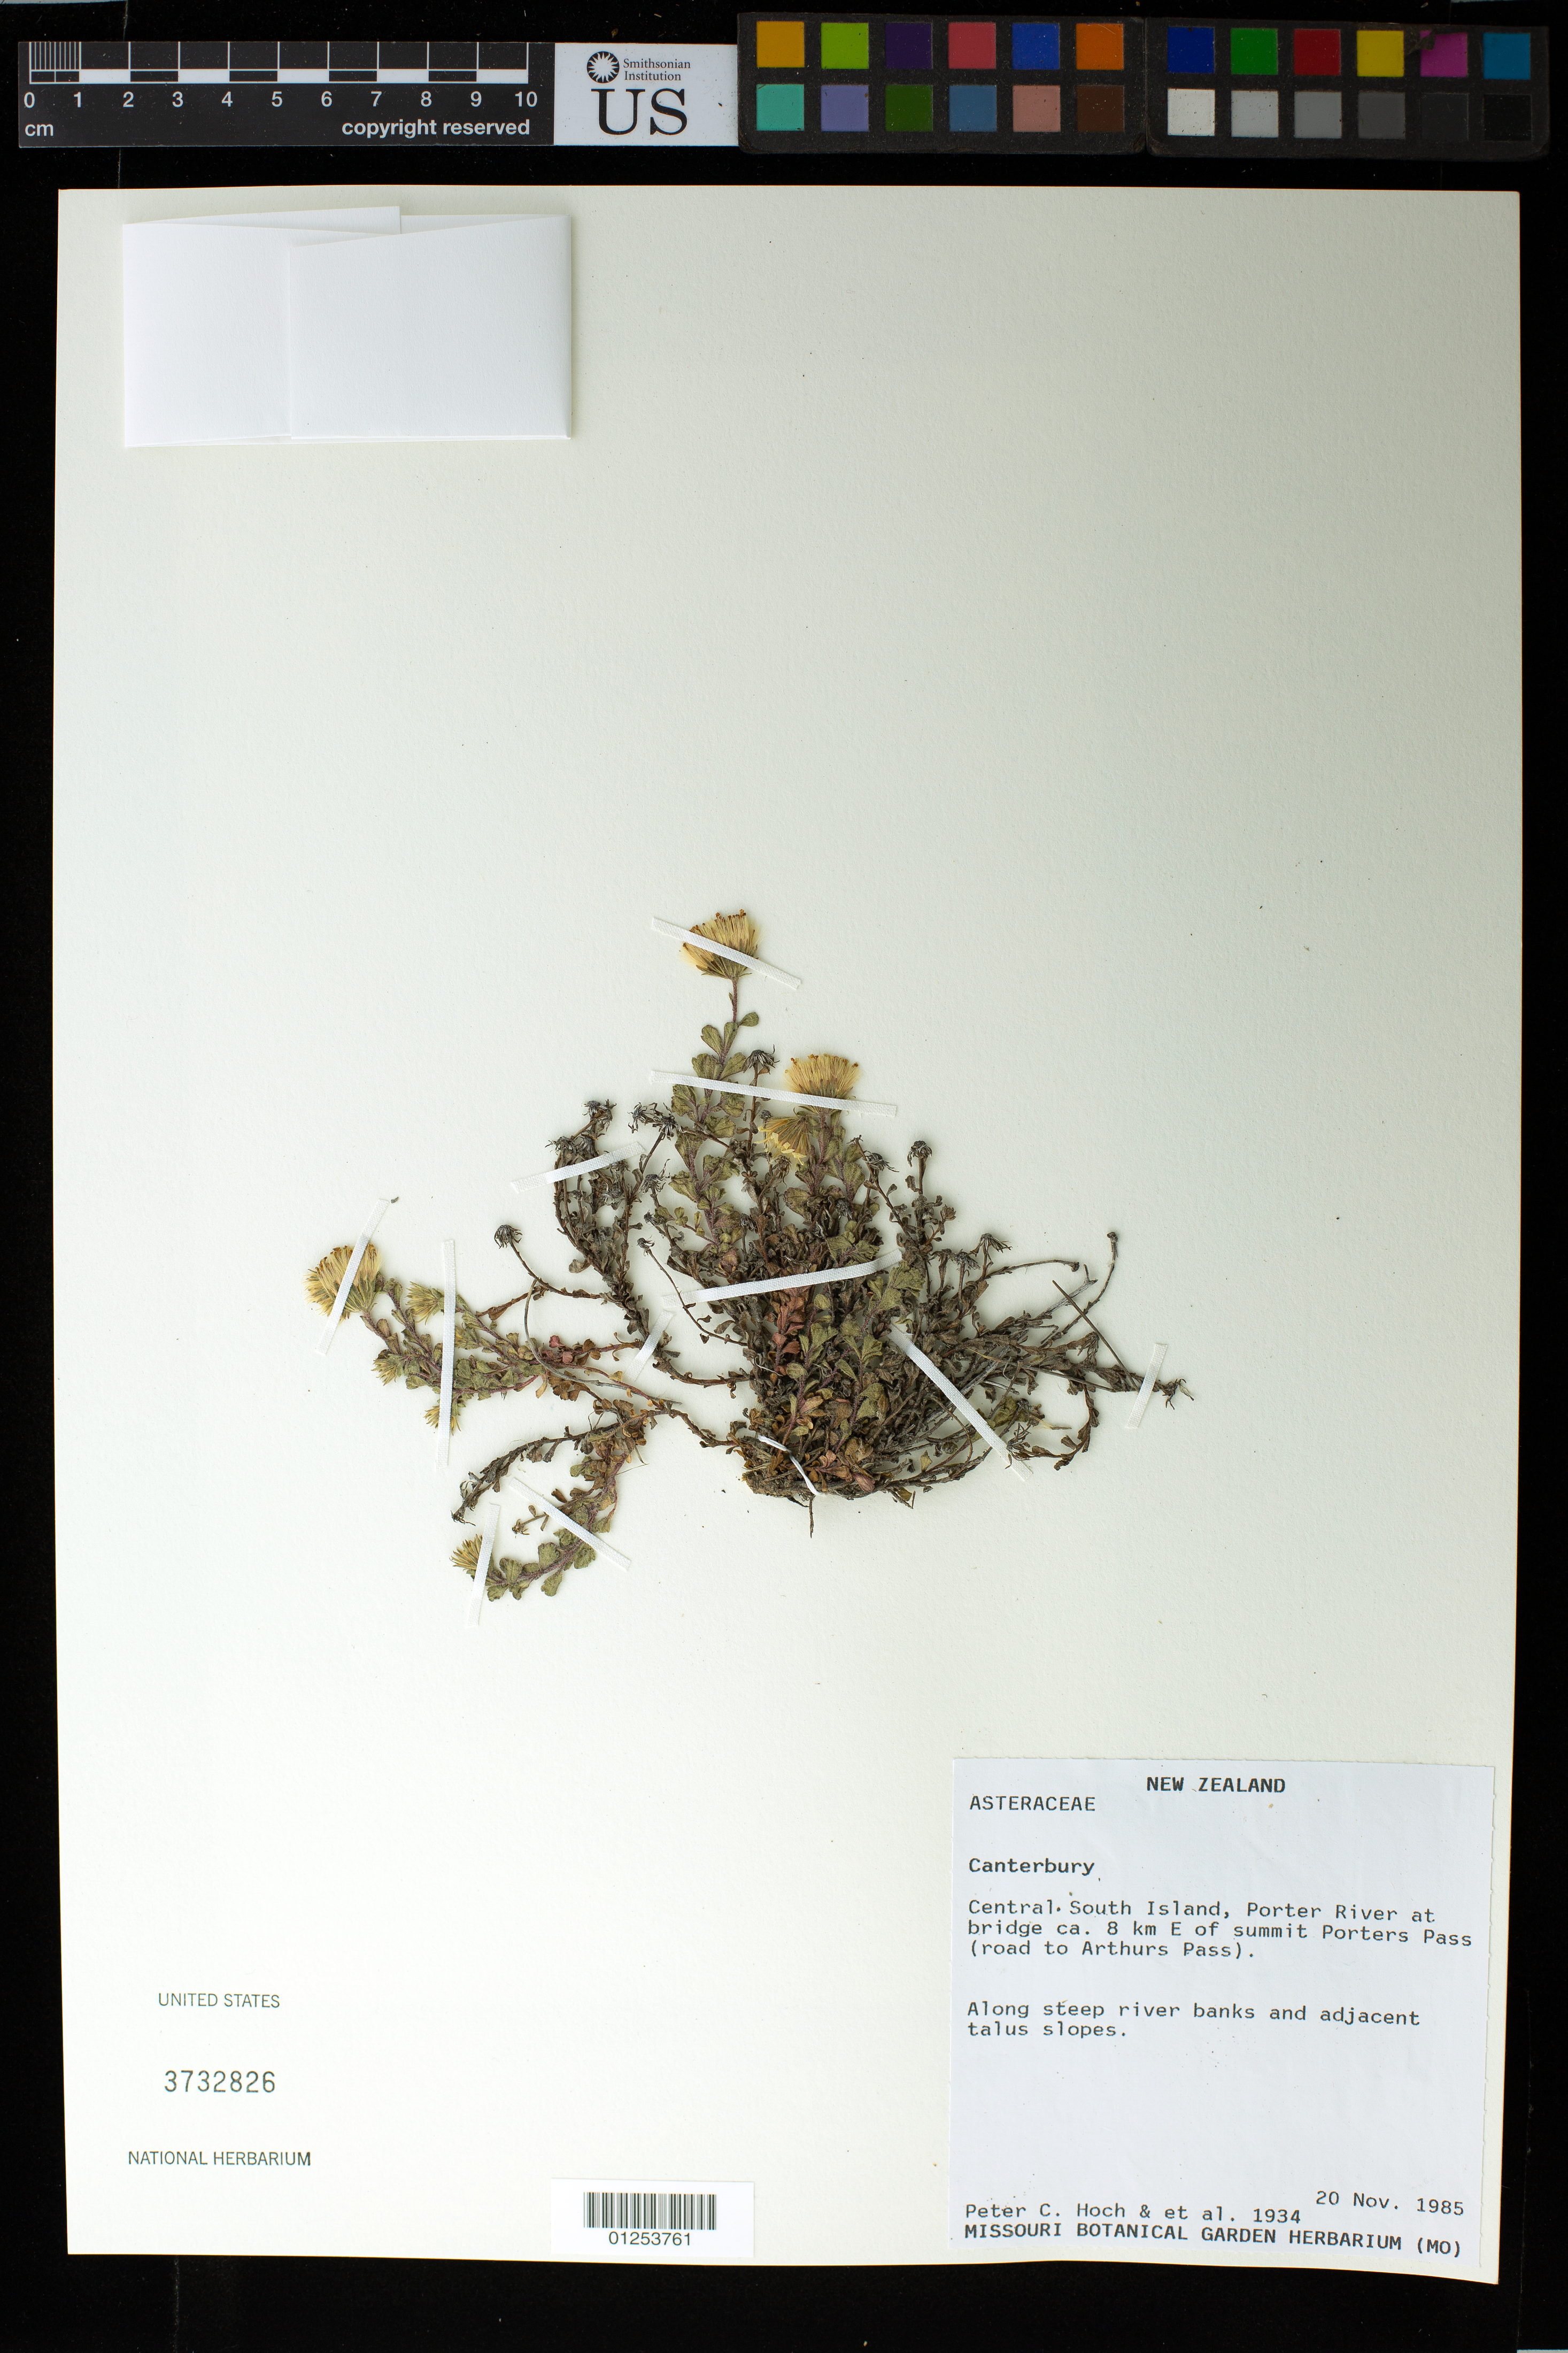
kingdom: Plantae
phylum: Tracheophyta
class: Magnoliopsida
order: Asterales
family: Asteraceae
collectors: P. C. Hoch & et al.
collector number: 1934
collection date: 1985-11-20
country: New Zealand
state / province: Canterbury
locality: Central South Island, Porter River at bridge ca. 8 km E of summit Porters Pass (road to Arthurs Pass). Along steep river banks and adjacent talus slopes.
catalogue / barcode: US 3732826